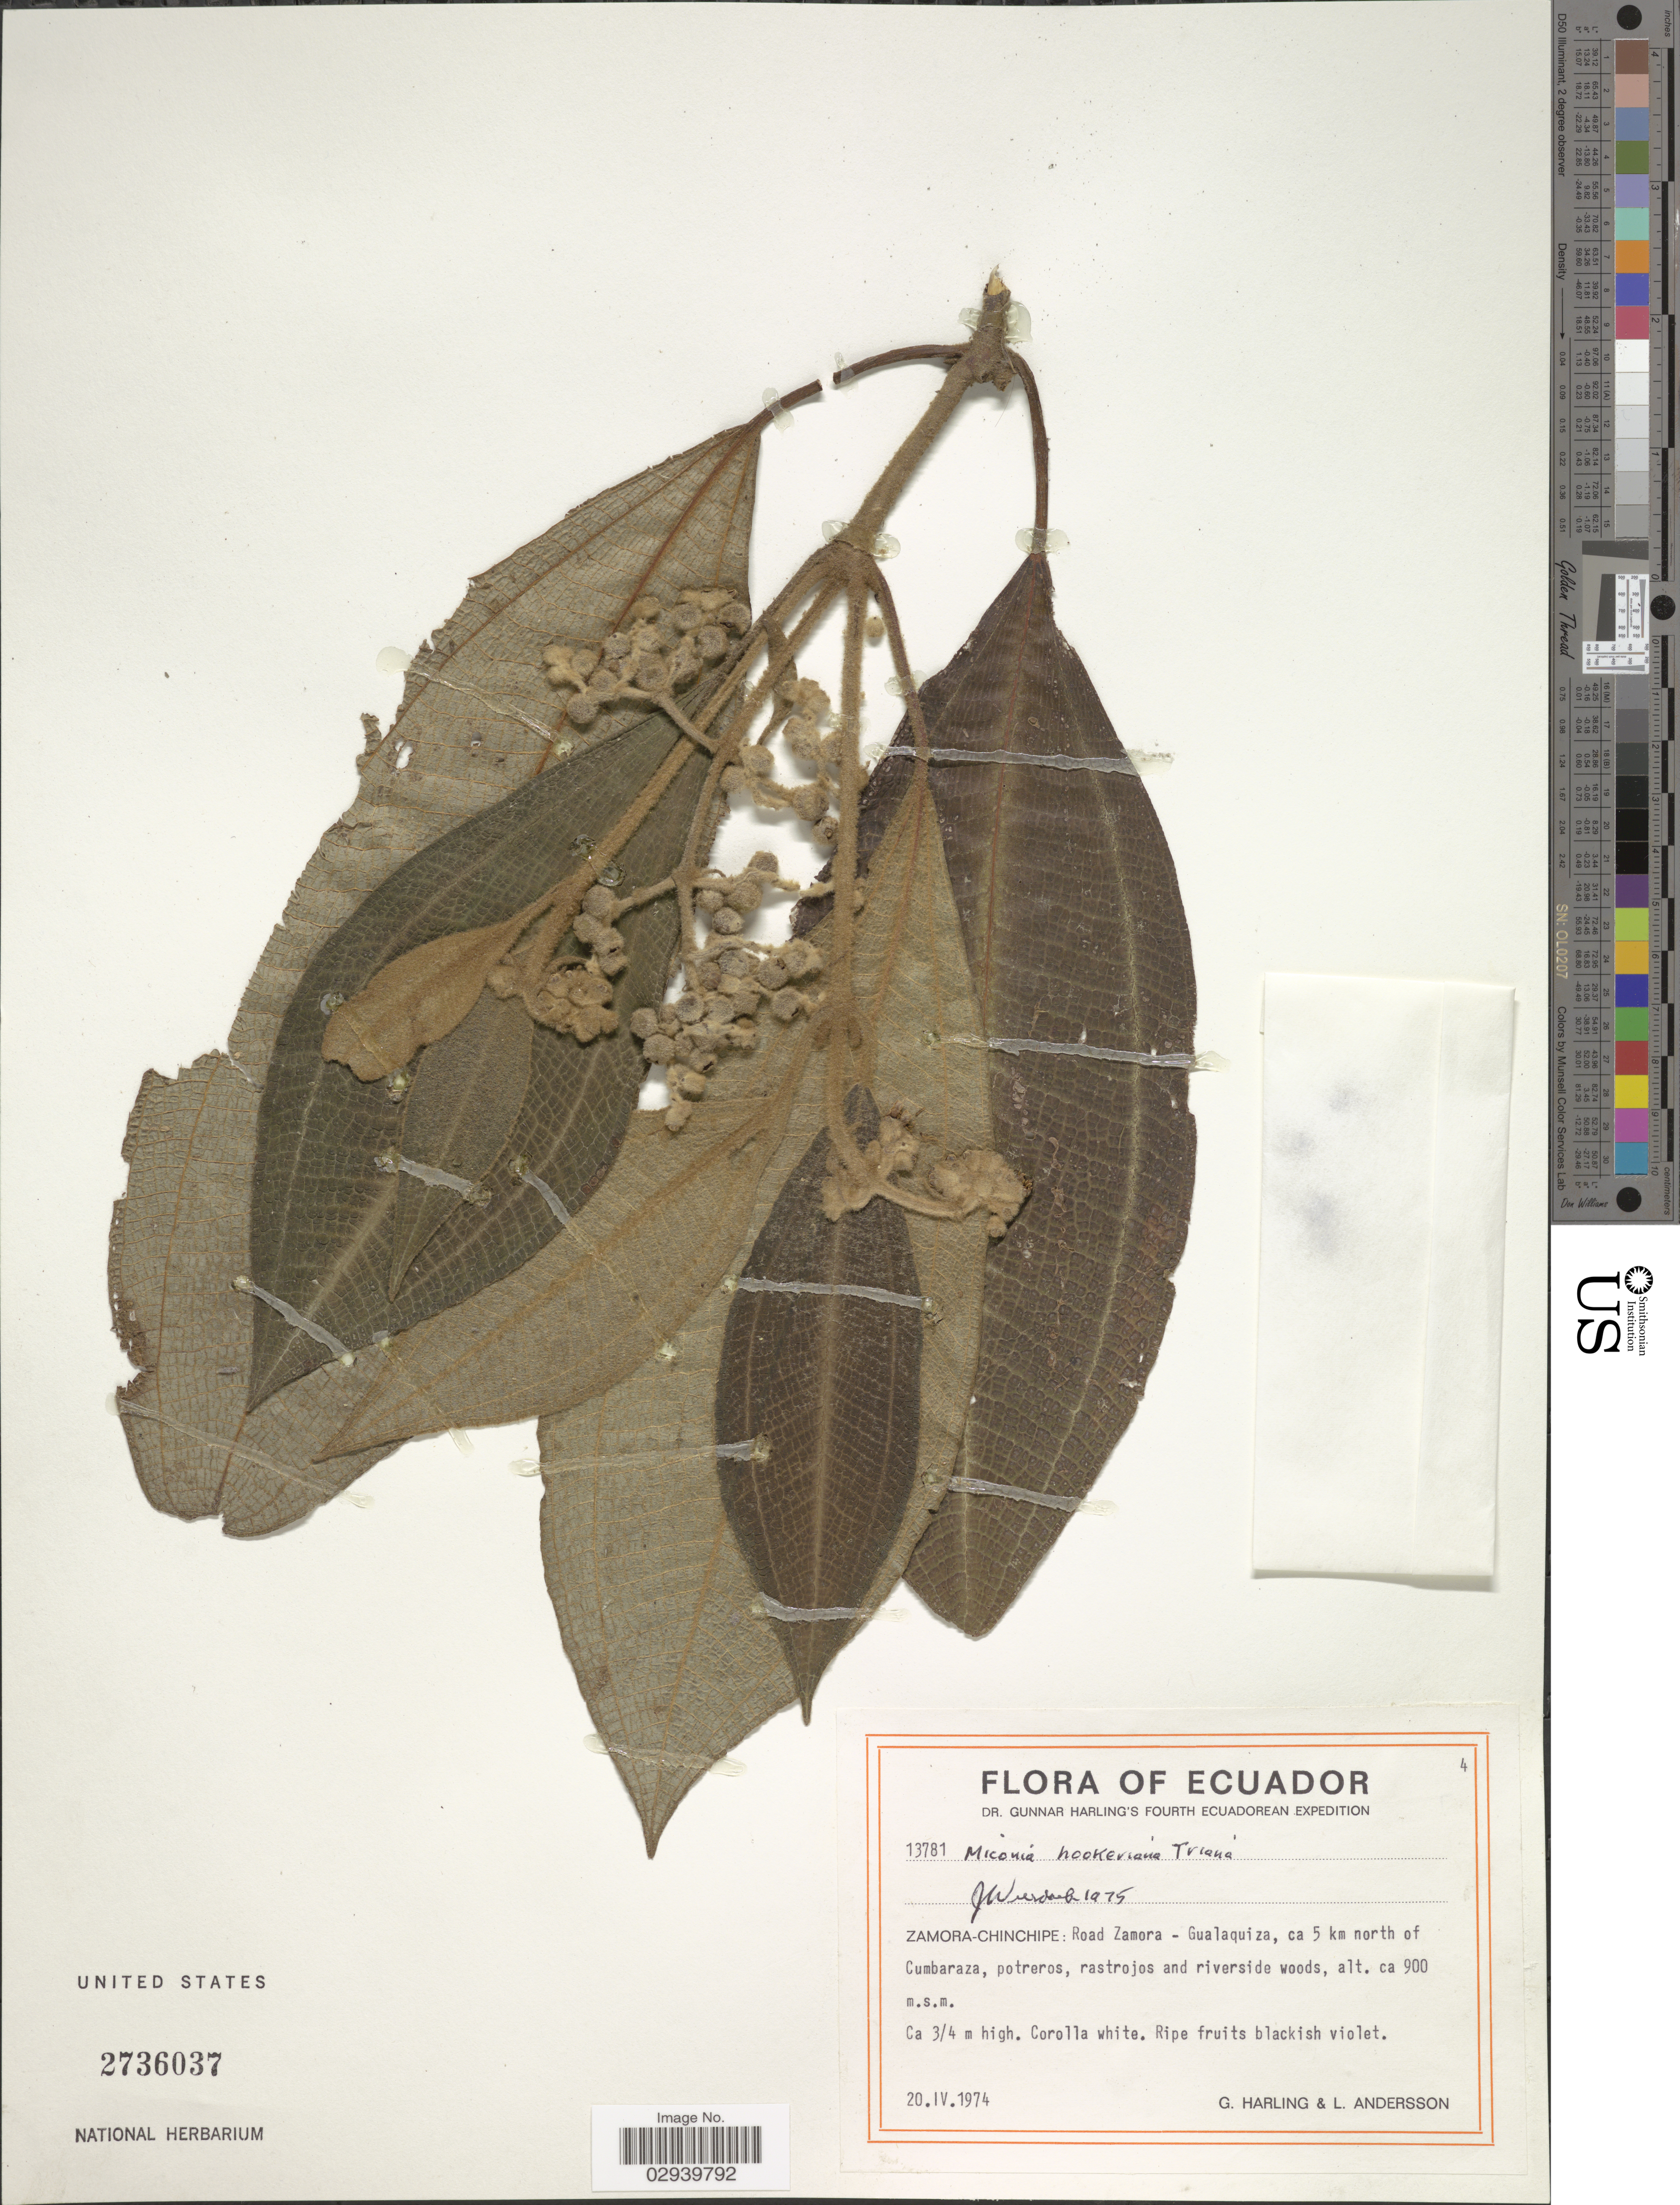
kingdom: Plantae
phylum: Tracheophyta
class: Magnoliopsida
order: Myrtales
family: Melastomataceae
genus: Miconia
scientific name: Miconia hookeriana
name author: Triana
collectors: G. Harling & L. Andersson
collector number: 13781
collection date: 1974-04-20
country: Ecuador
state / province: Zamora-Chinchipe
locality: Zamora-Chinchipe: Road Zamora - Gualaquiza, ca 5 km north of Cumbaraza.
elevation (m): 900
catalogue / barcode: US 2736037